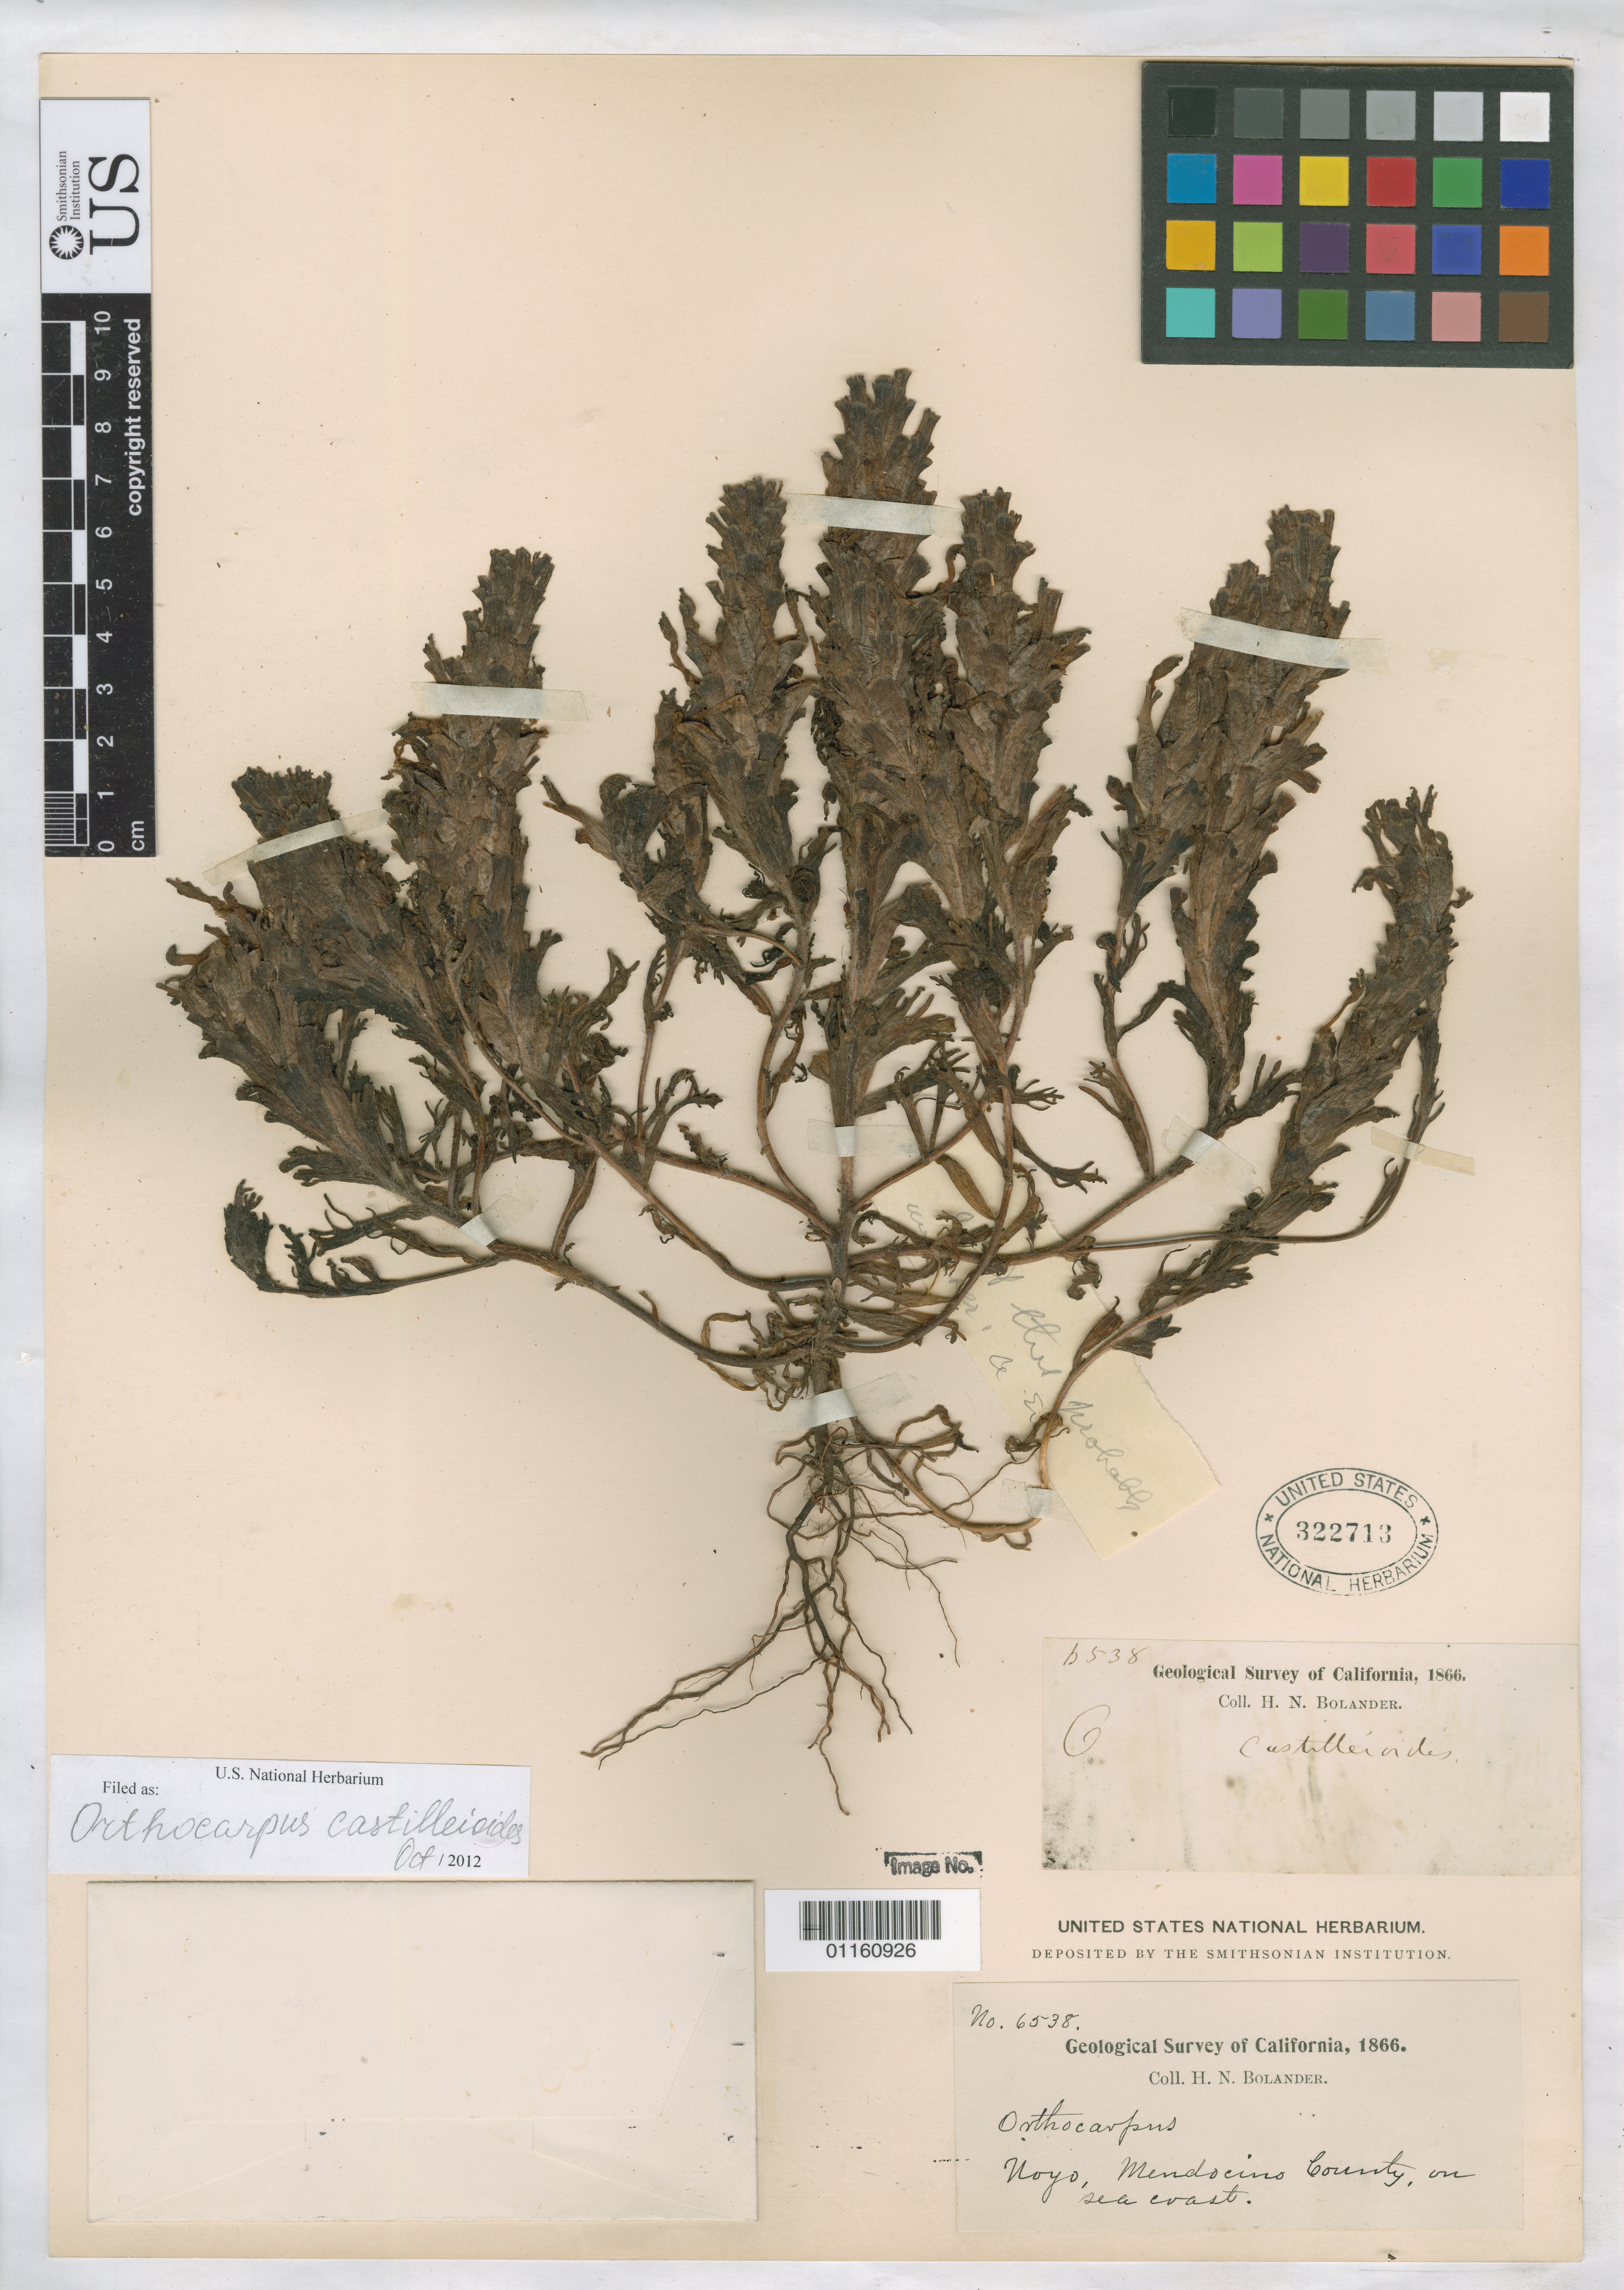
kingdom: Plantae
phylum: Tracheophyta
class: Magnoliopsida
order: Lamiales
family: Orobanchaceae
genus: Orthocarpus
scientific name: Orthocarpus castillejoides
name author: Benth.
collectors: H. Bolander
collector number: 6538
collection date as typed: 1866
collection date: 1866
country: United States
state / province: California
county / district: Mendocino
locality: Noyo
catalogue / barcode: US 322713